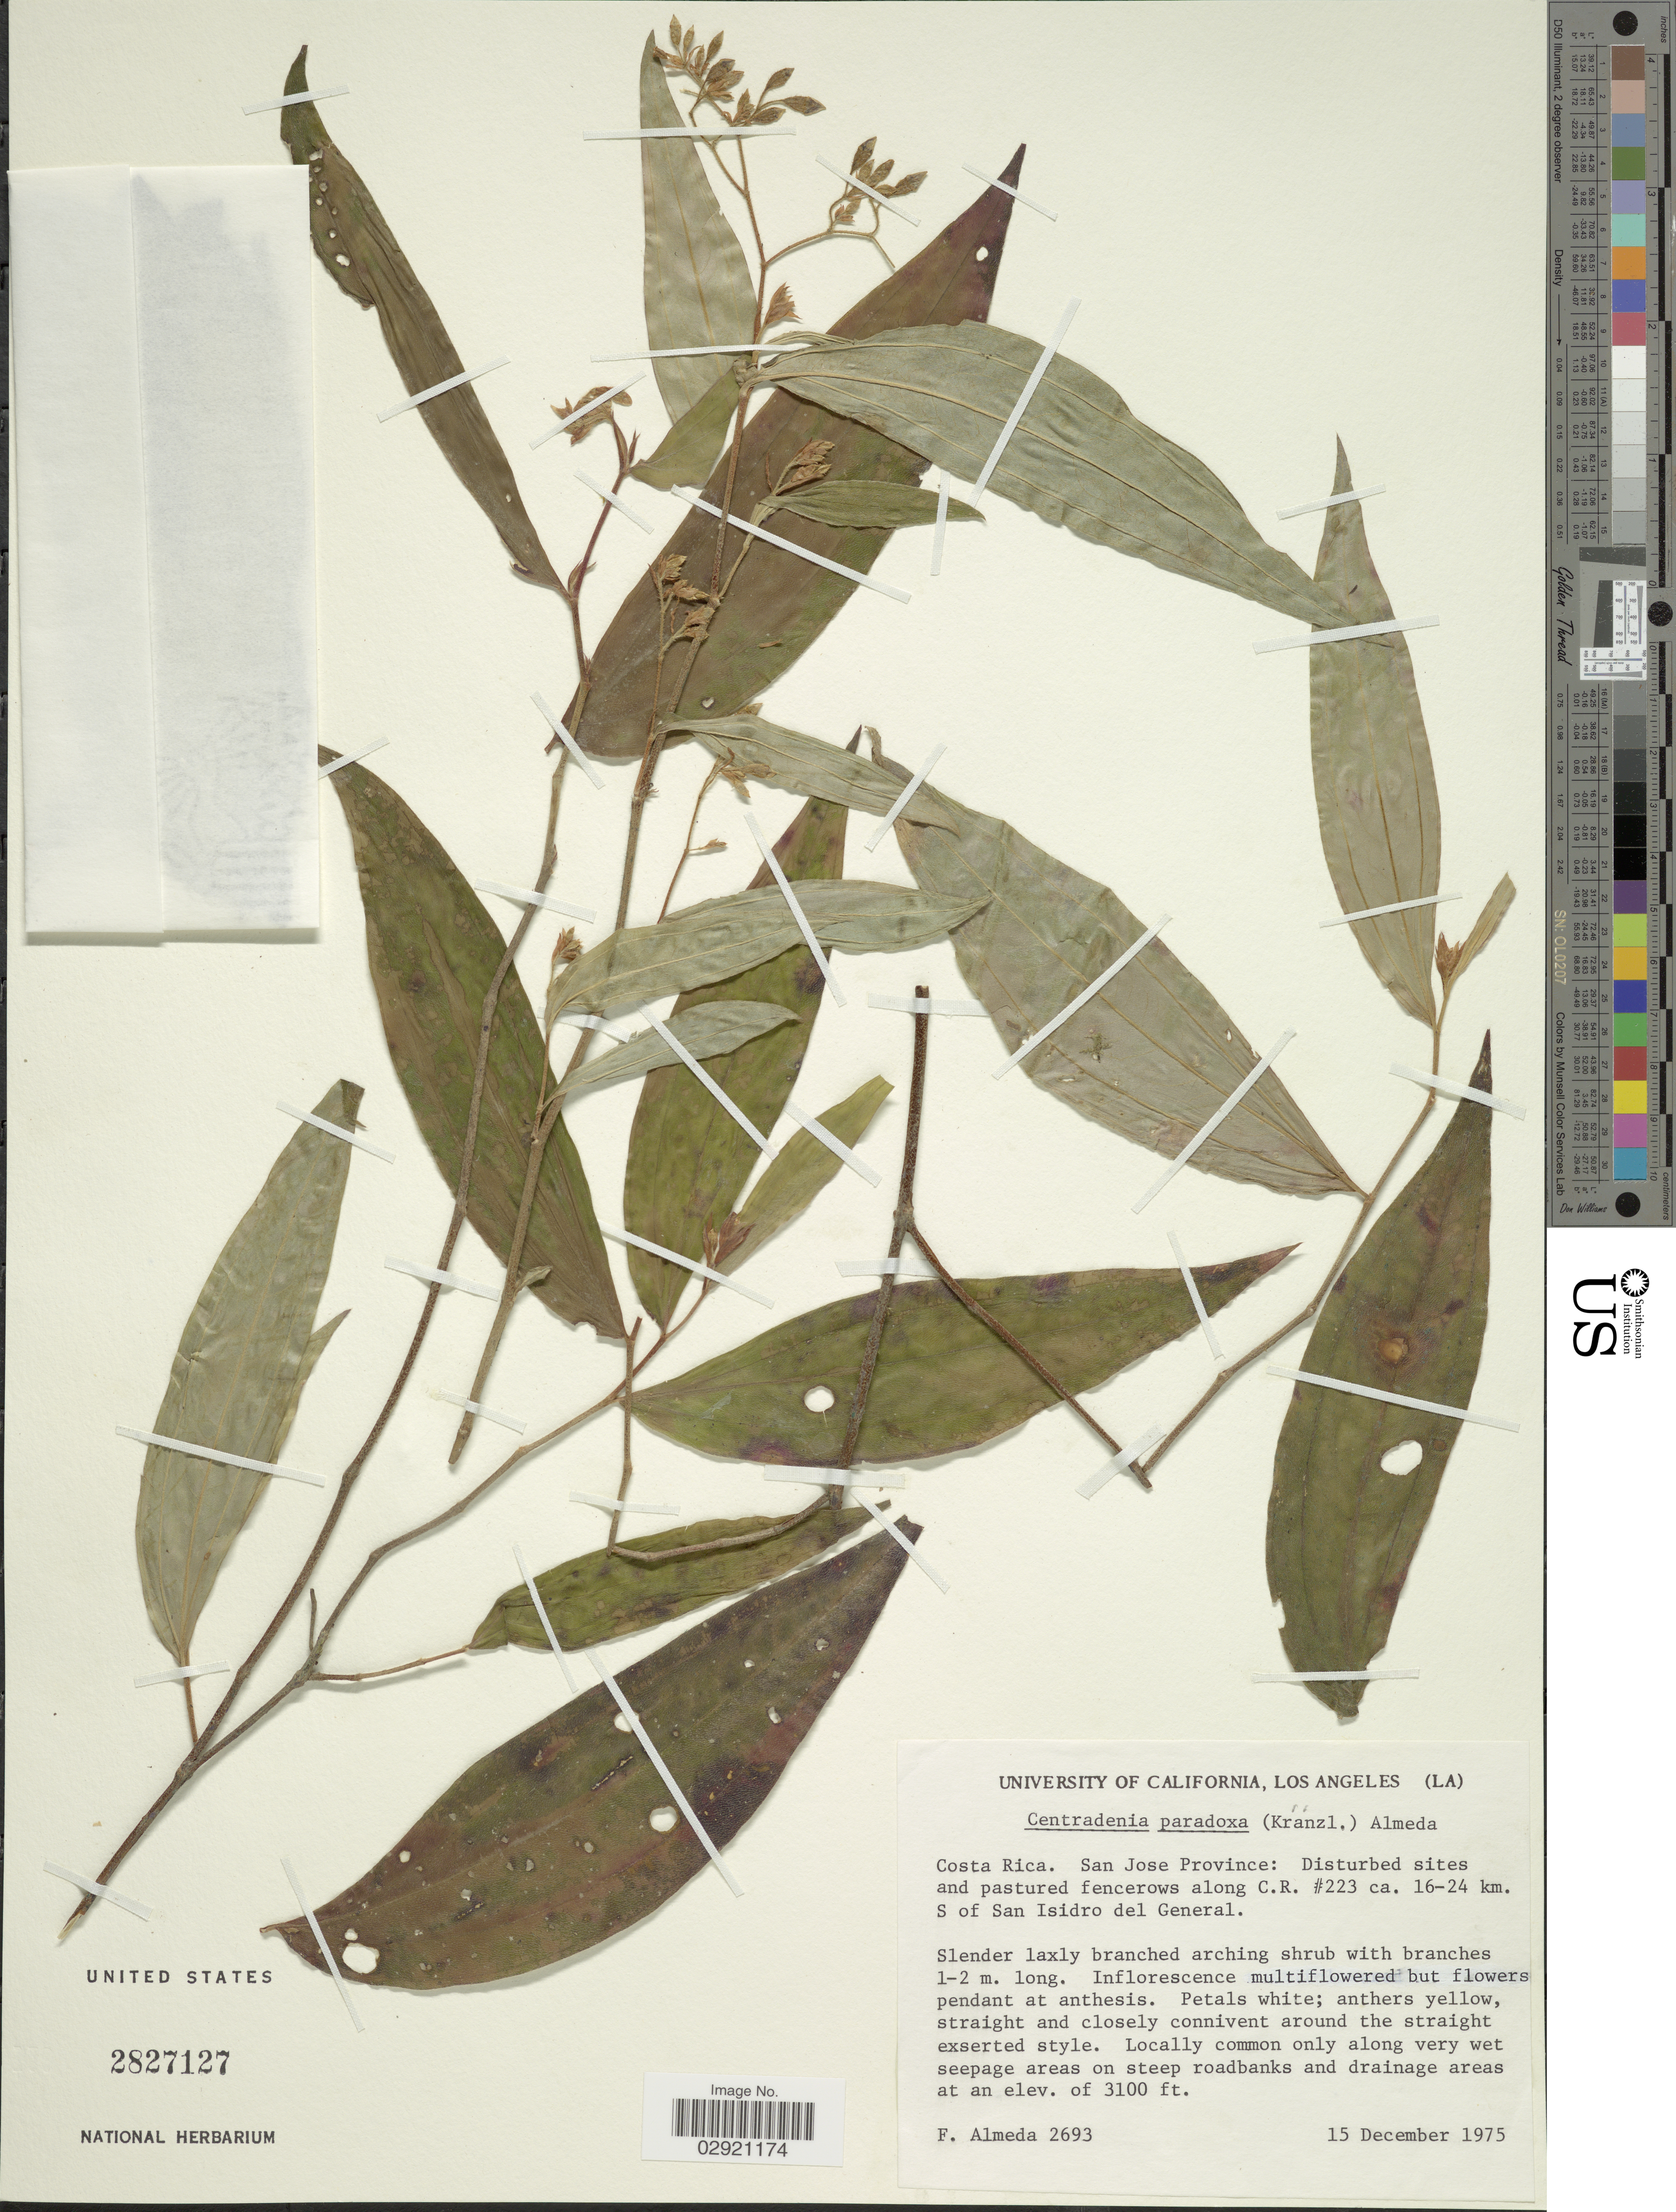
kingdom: Plantae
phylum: Tracheophyta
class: Magnoliopsida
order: Myrtales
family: Melastomataceae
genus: Centradenia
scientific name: Centradenia paradoxa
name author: (Kraenzl.) Almeda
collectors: F. Almeda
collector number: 2693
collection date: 1975-12-15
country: Costa Rica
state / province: San José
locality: Along C.R. #223 ca, 16-24 km. S of San Isidro del General.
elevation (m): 945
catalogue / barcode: US 2827127